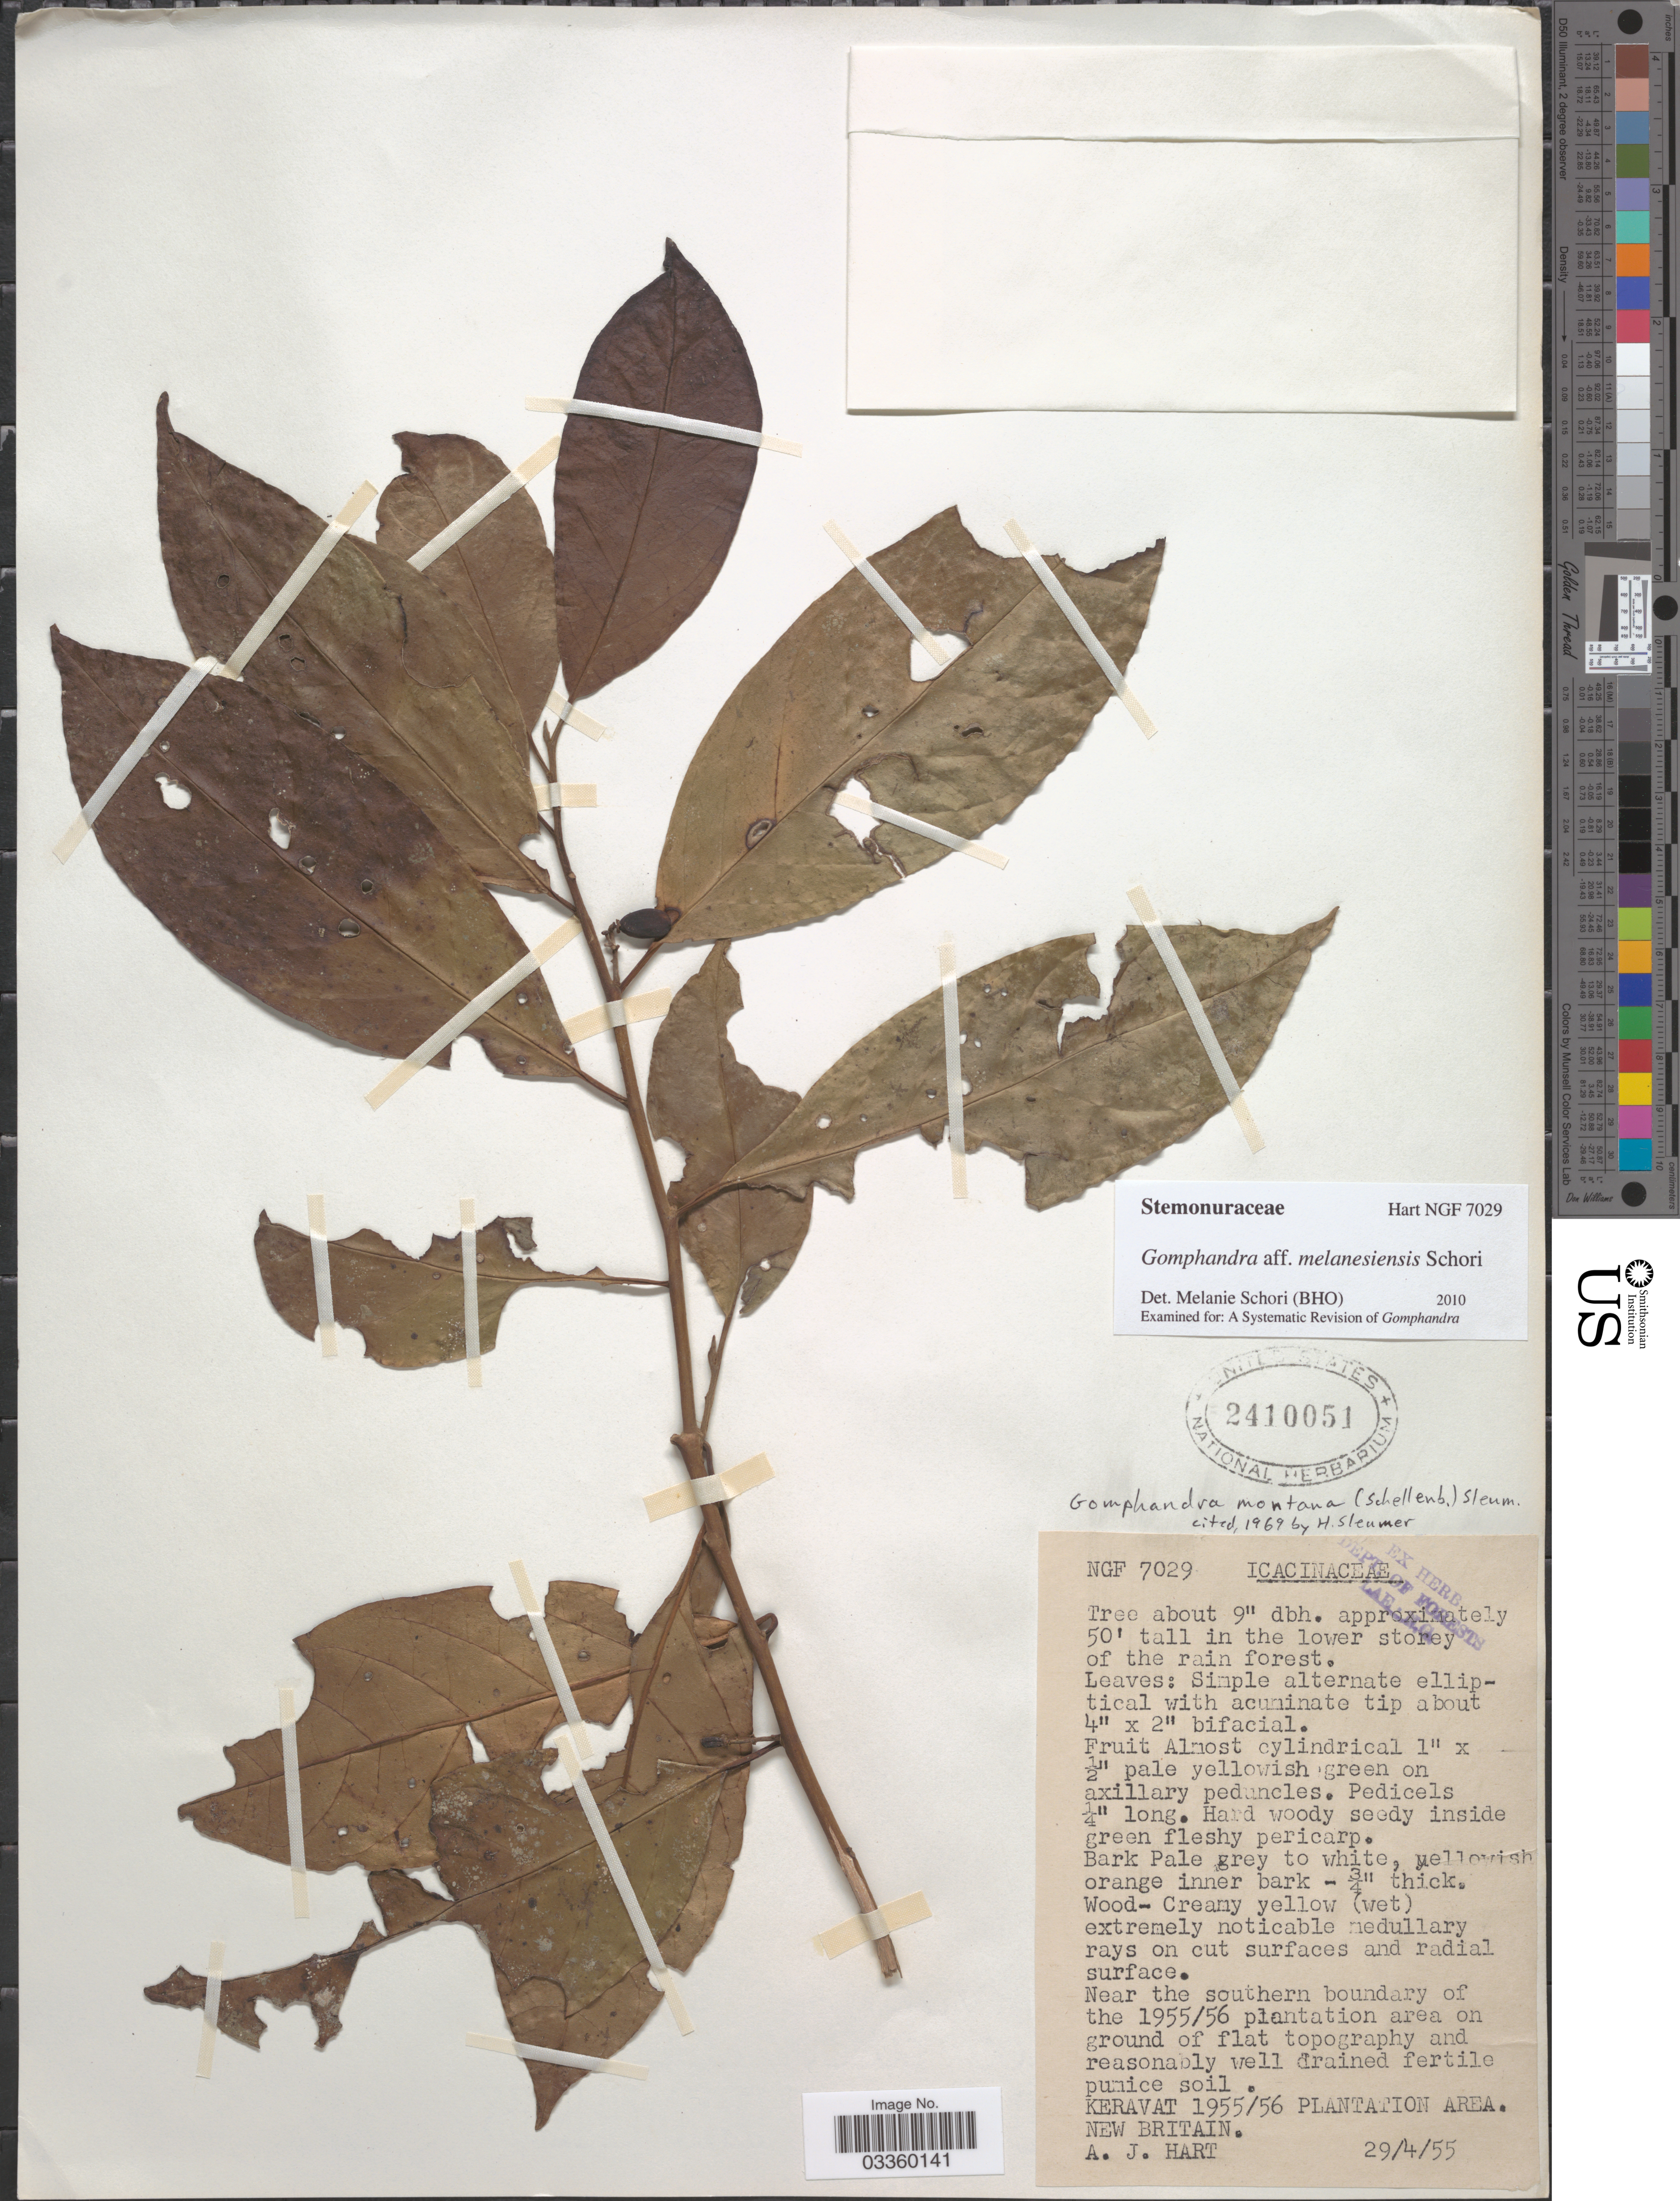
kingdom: Plantae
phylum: Tracheophyta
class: Magnoliopsida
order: Cardiopteridales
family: Stemonuraceae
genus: Gomphandra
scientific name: Gomphandra melanesiensis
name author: Schori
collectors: A. Hart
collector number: NGF 7029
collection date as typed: Transcribed d/m/y: 29/4/55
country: Papua New Guinea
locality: Near the southern boundary of the 1955/56. Keravat 1955/56 plantation area. New Britain.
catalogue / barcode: US 2410051